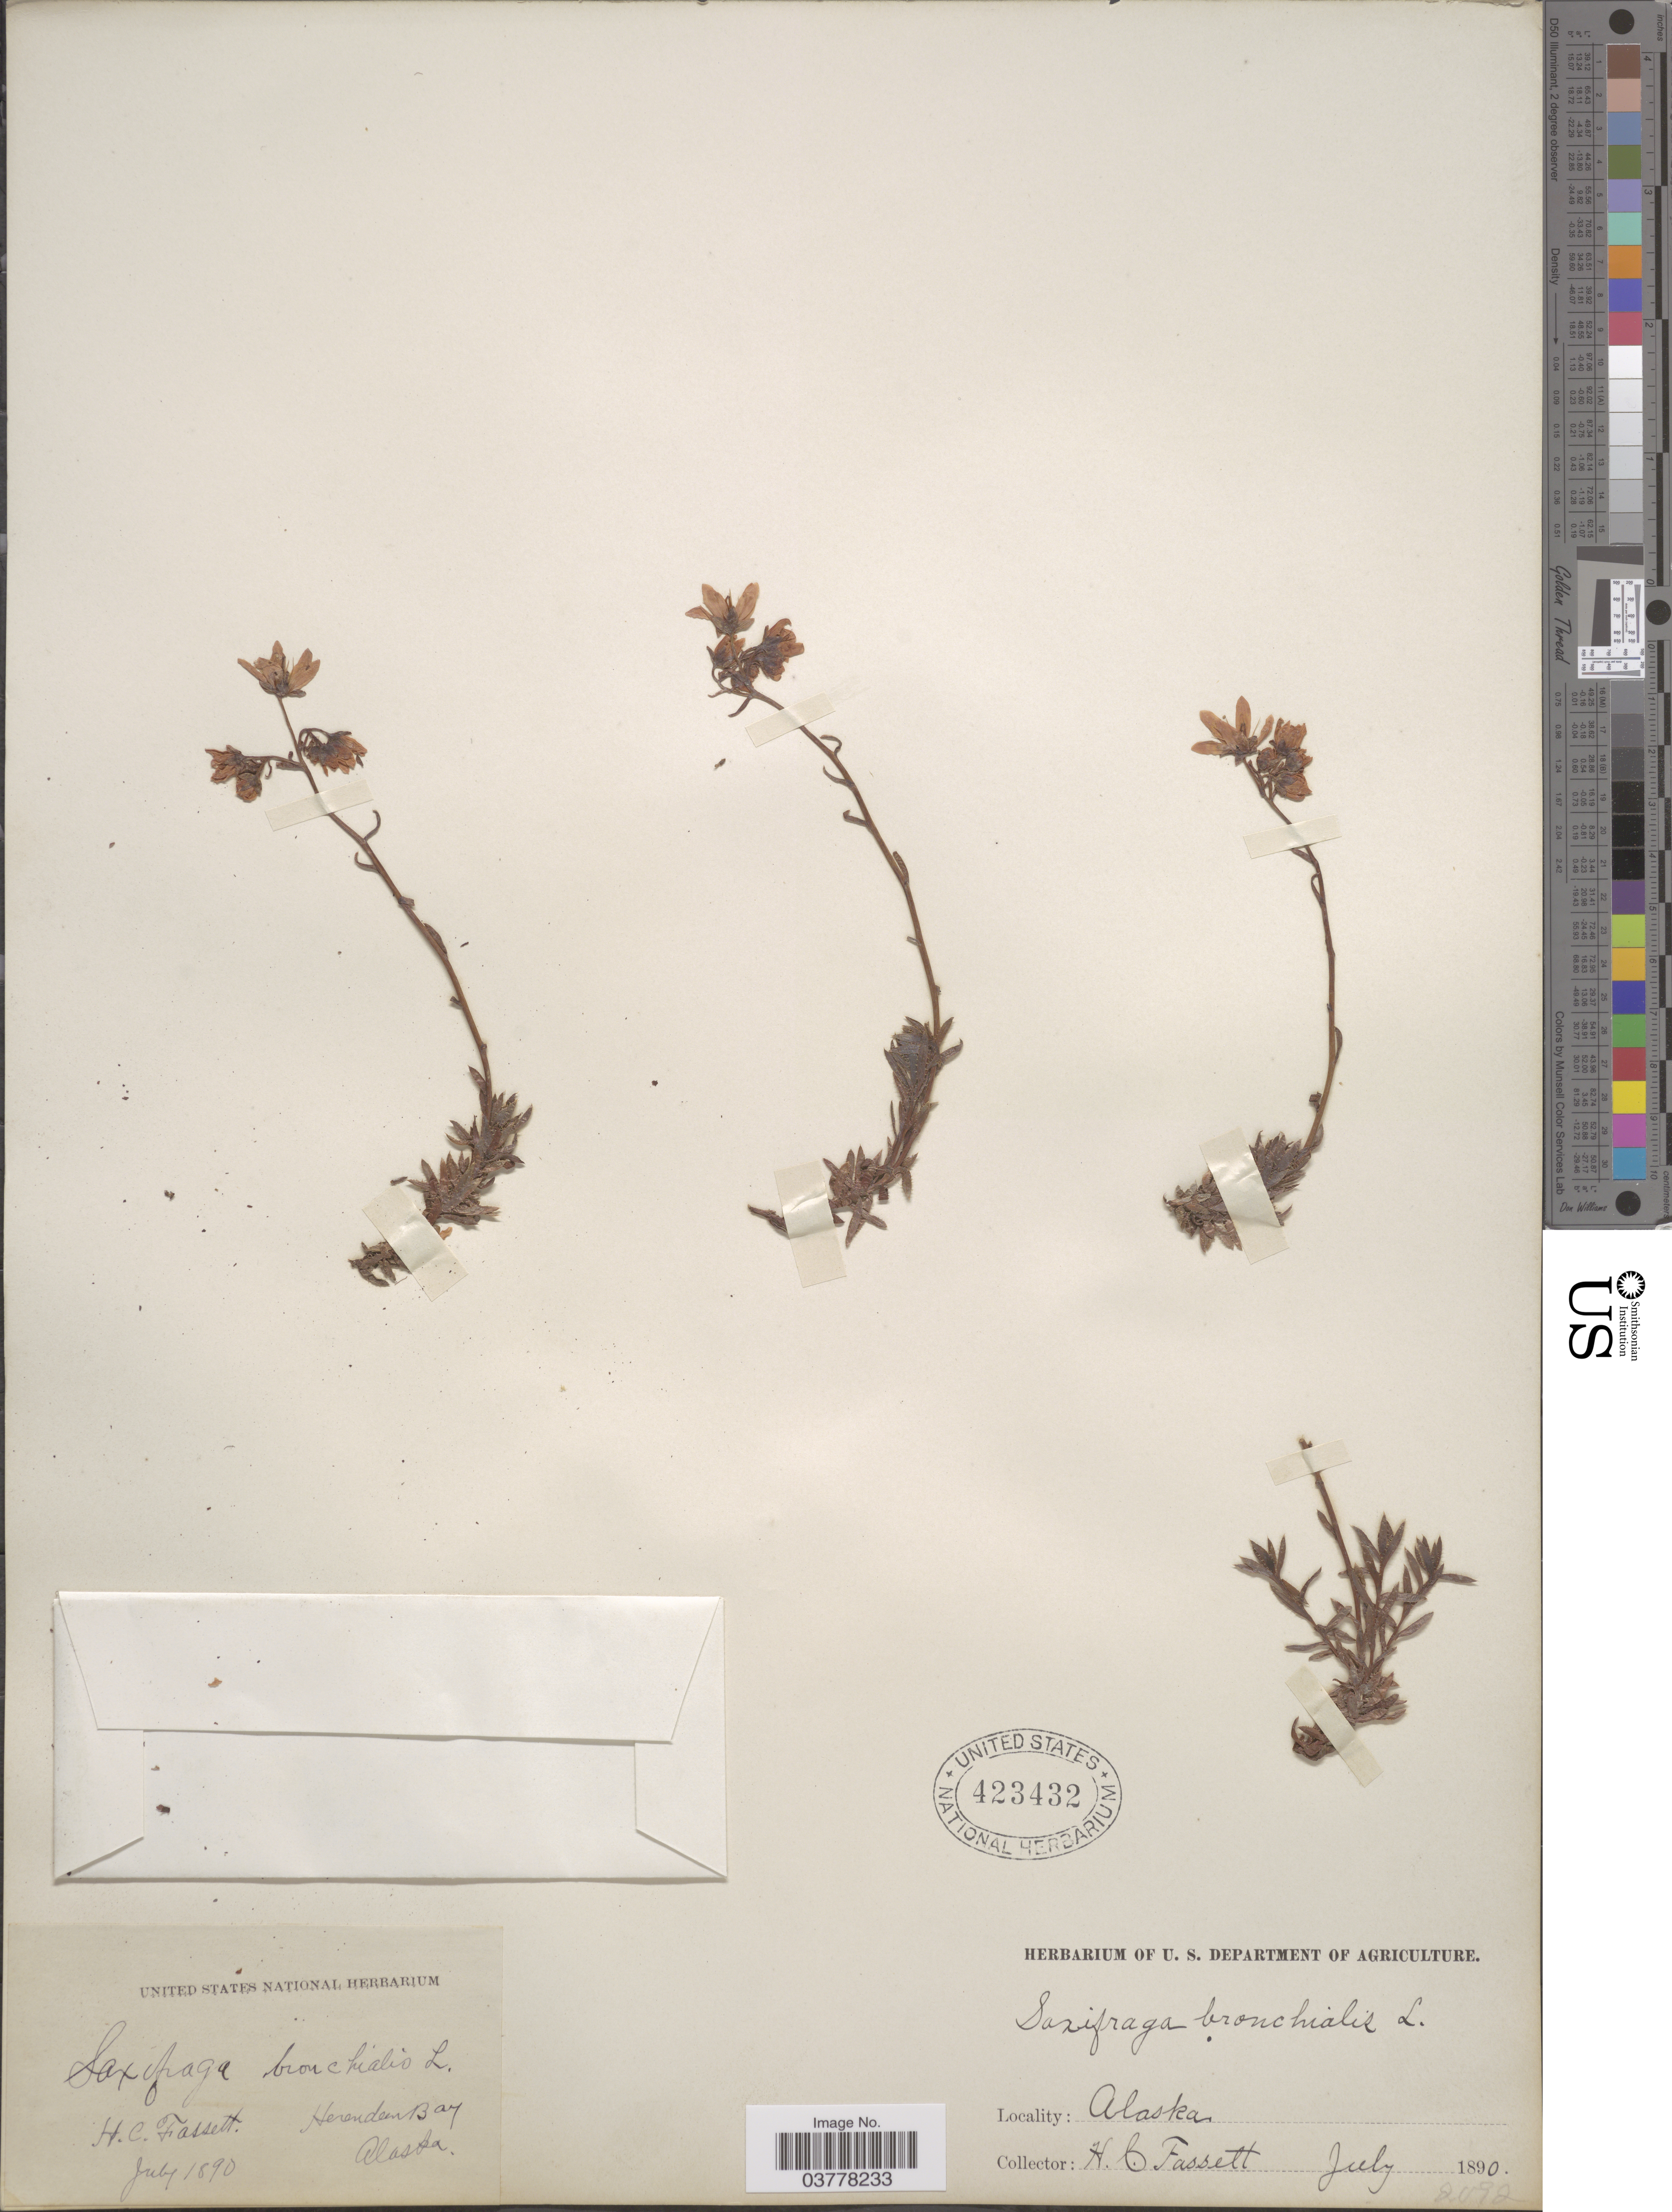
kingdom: Plantae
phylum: Tracheophyta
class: Magnoliopsida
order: Saxifragales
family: Saxifragaceae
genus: Saxifraga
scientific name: Saxifraga bronchialis subsp. funstonii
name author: (Small) Hultén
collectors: H. C. Fassett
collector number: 2092*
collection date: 1890-07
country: United States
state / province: Alaska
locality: Herendeen Bay.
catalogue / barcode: US 423432